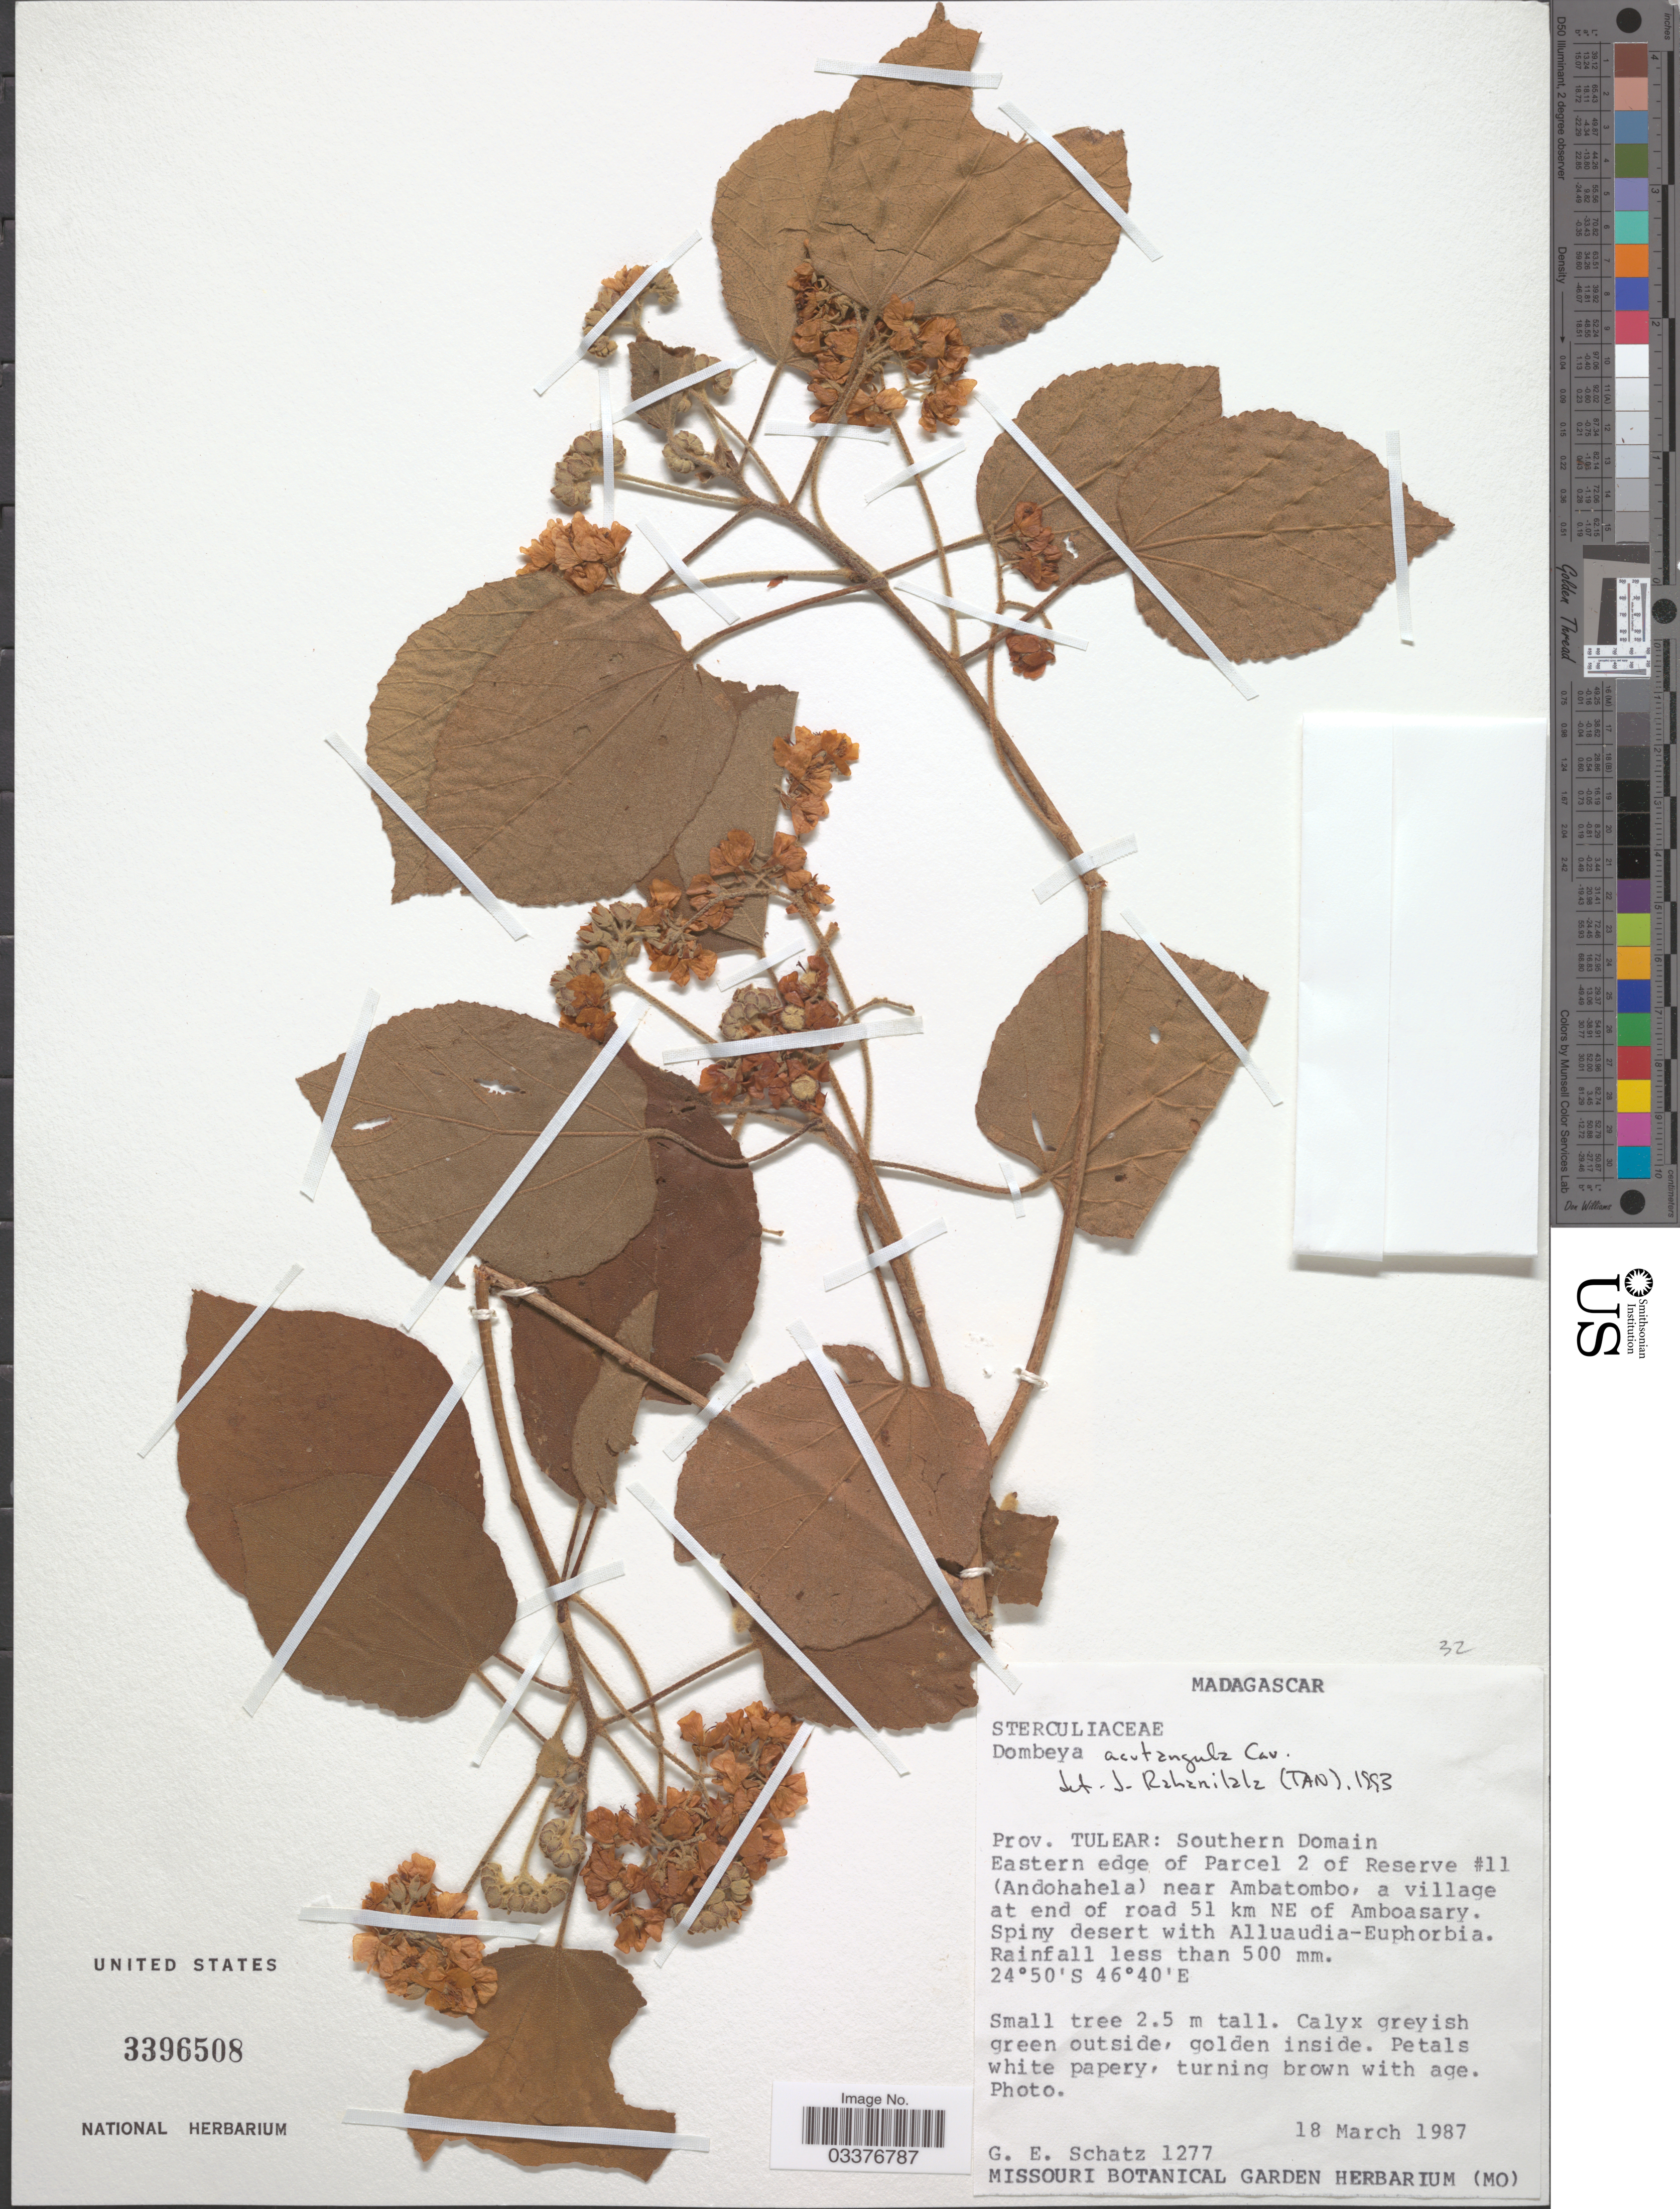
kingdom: Plantae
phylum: Tracheophyta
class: Magnoliopsida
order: Malvales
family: Malvaceae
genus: Dombeya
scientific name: Dombeya greveana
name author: Baill.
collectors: G. Schatz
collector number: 1277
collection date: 1987-03-18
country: Madagascar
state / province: Anosy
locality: Prov. Tulear: Southern Domain Eastern edge of Parcel 2 of Reserve #11 (Andohahela) near Ambatombo, a village at end of road 51 km NE of Amboasary.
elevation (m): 500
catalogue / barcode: US 3396508